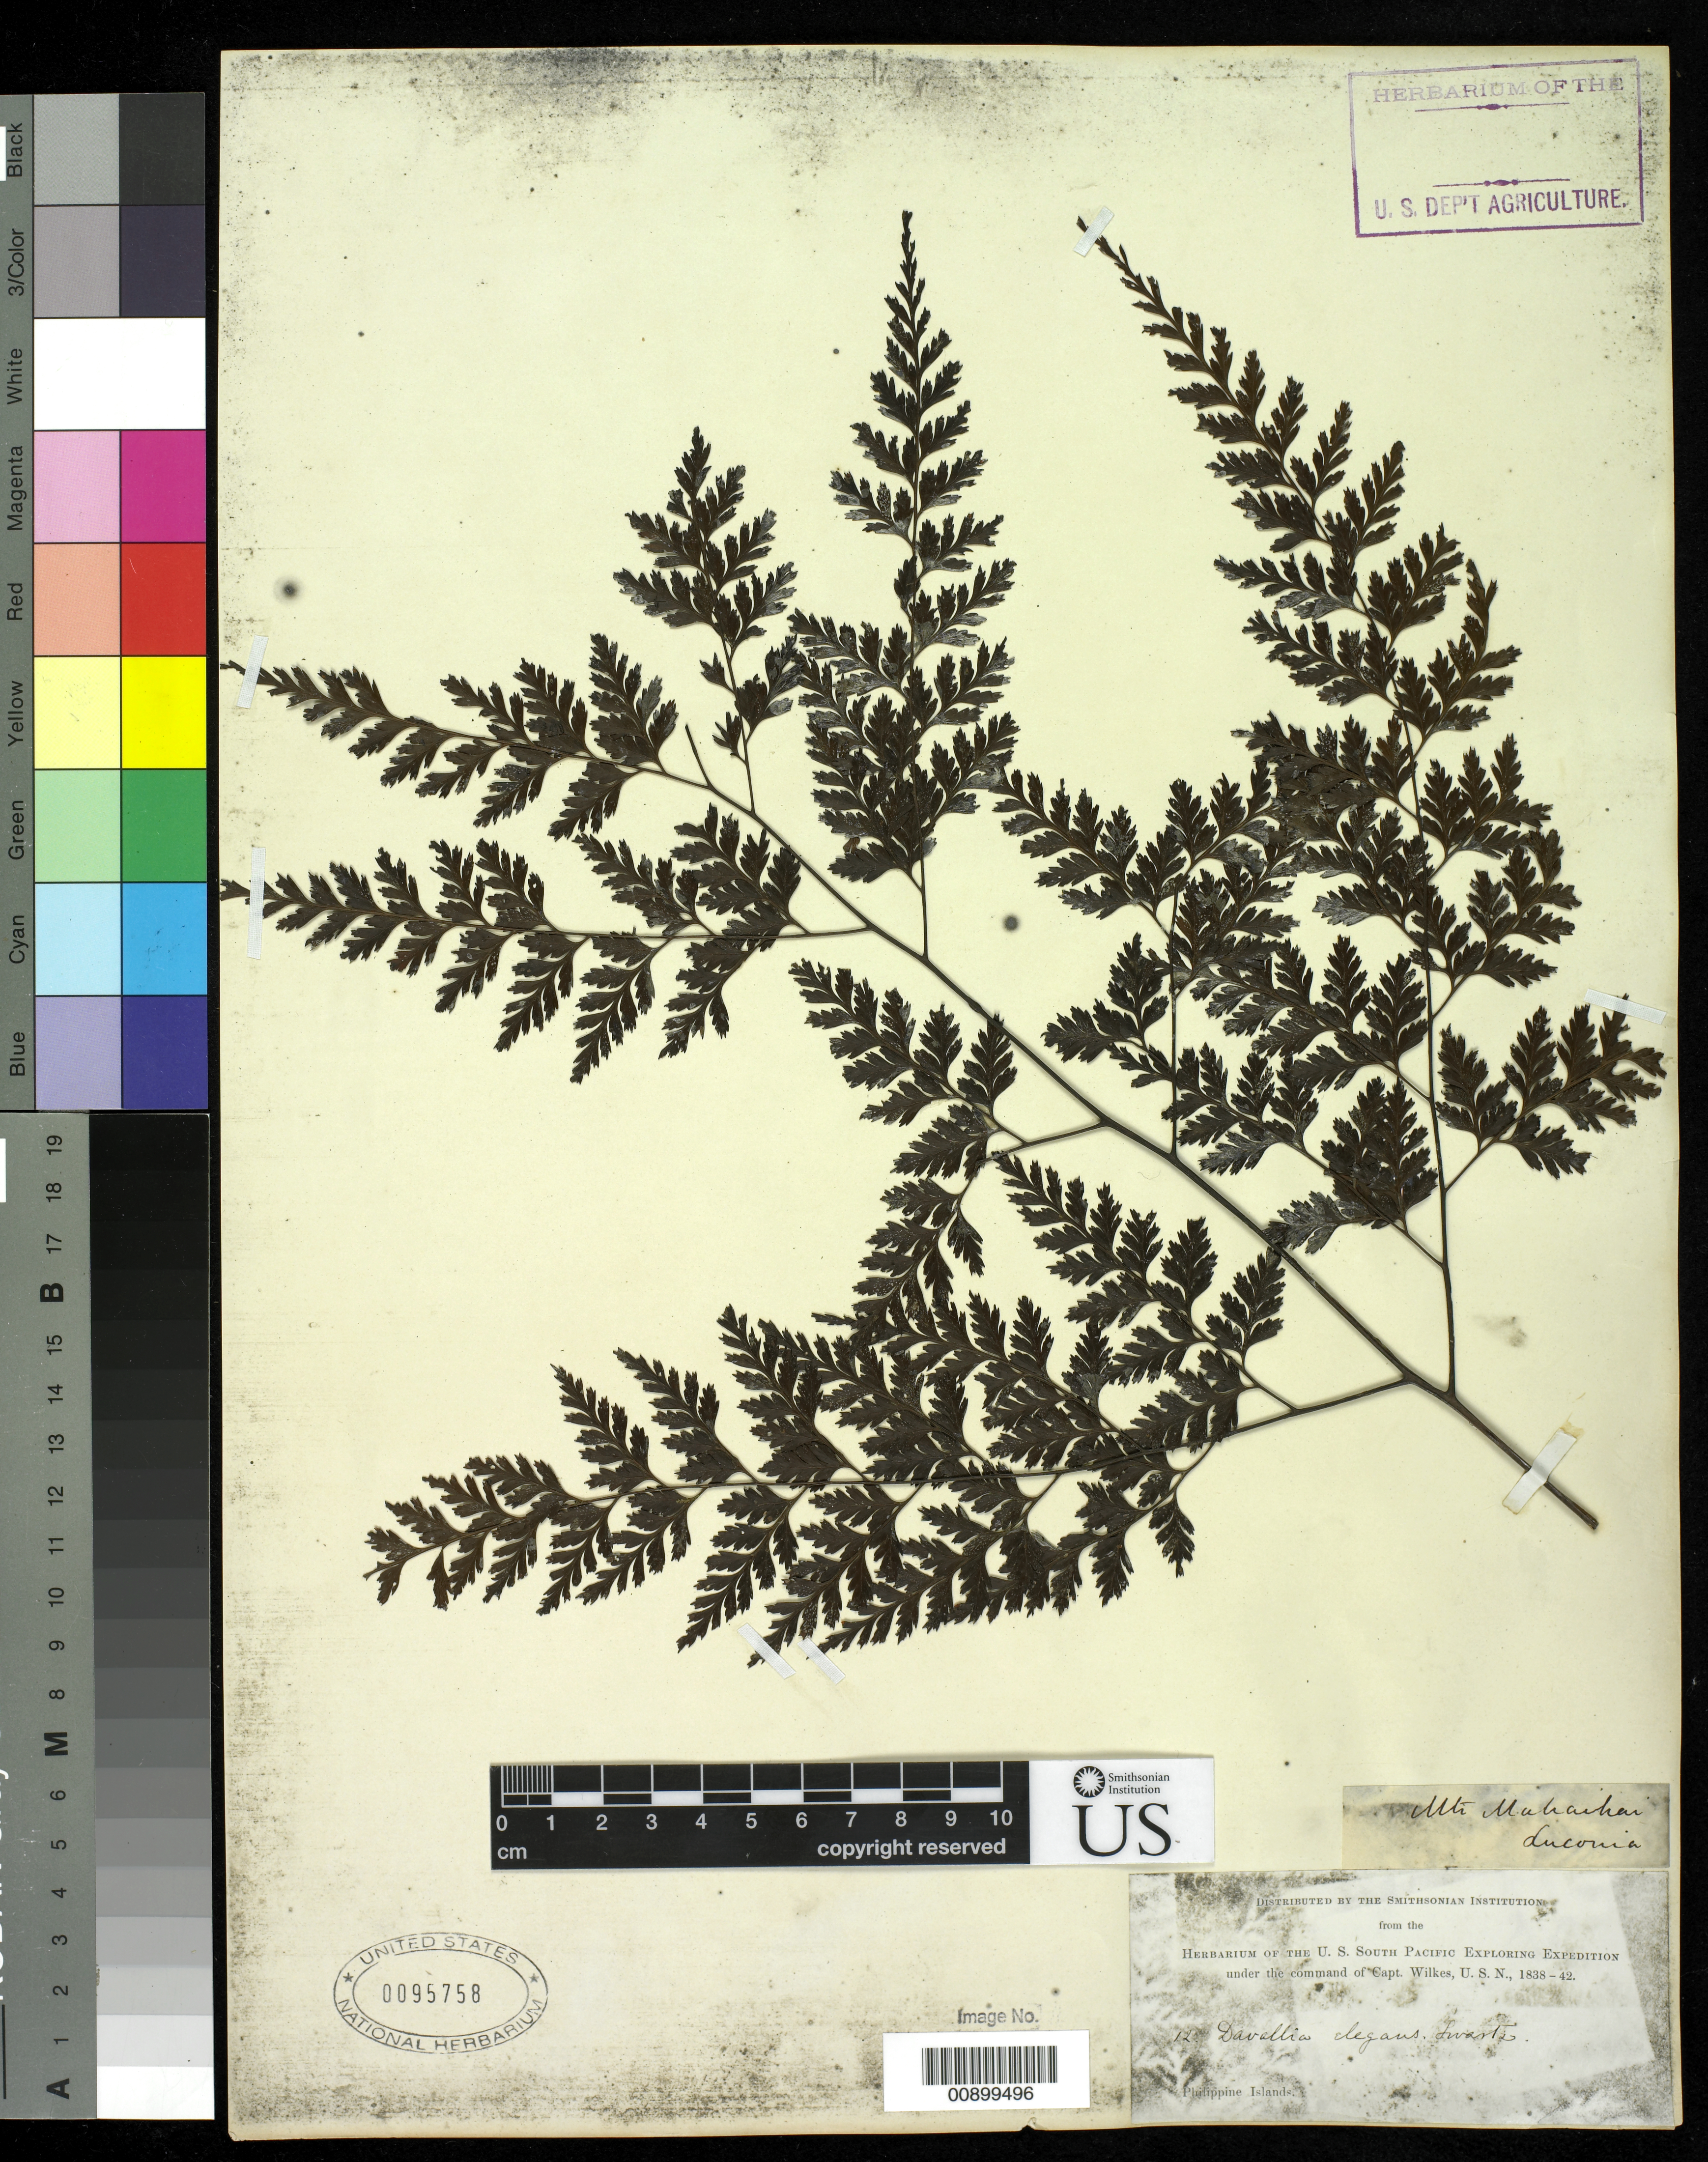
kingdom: Plantae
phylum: Tracheophyta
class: Polypodiopsida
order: Polypodiales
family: Davalliaceae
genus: Davallia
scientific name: Davallia solida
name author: (G. Forst.) Sw.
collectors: Wilkes Explor. Exped.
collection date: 1838/1842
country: Philippines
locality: Luconia Mt Mahaihai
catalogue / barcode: US 95758